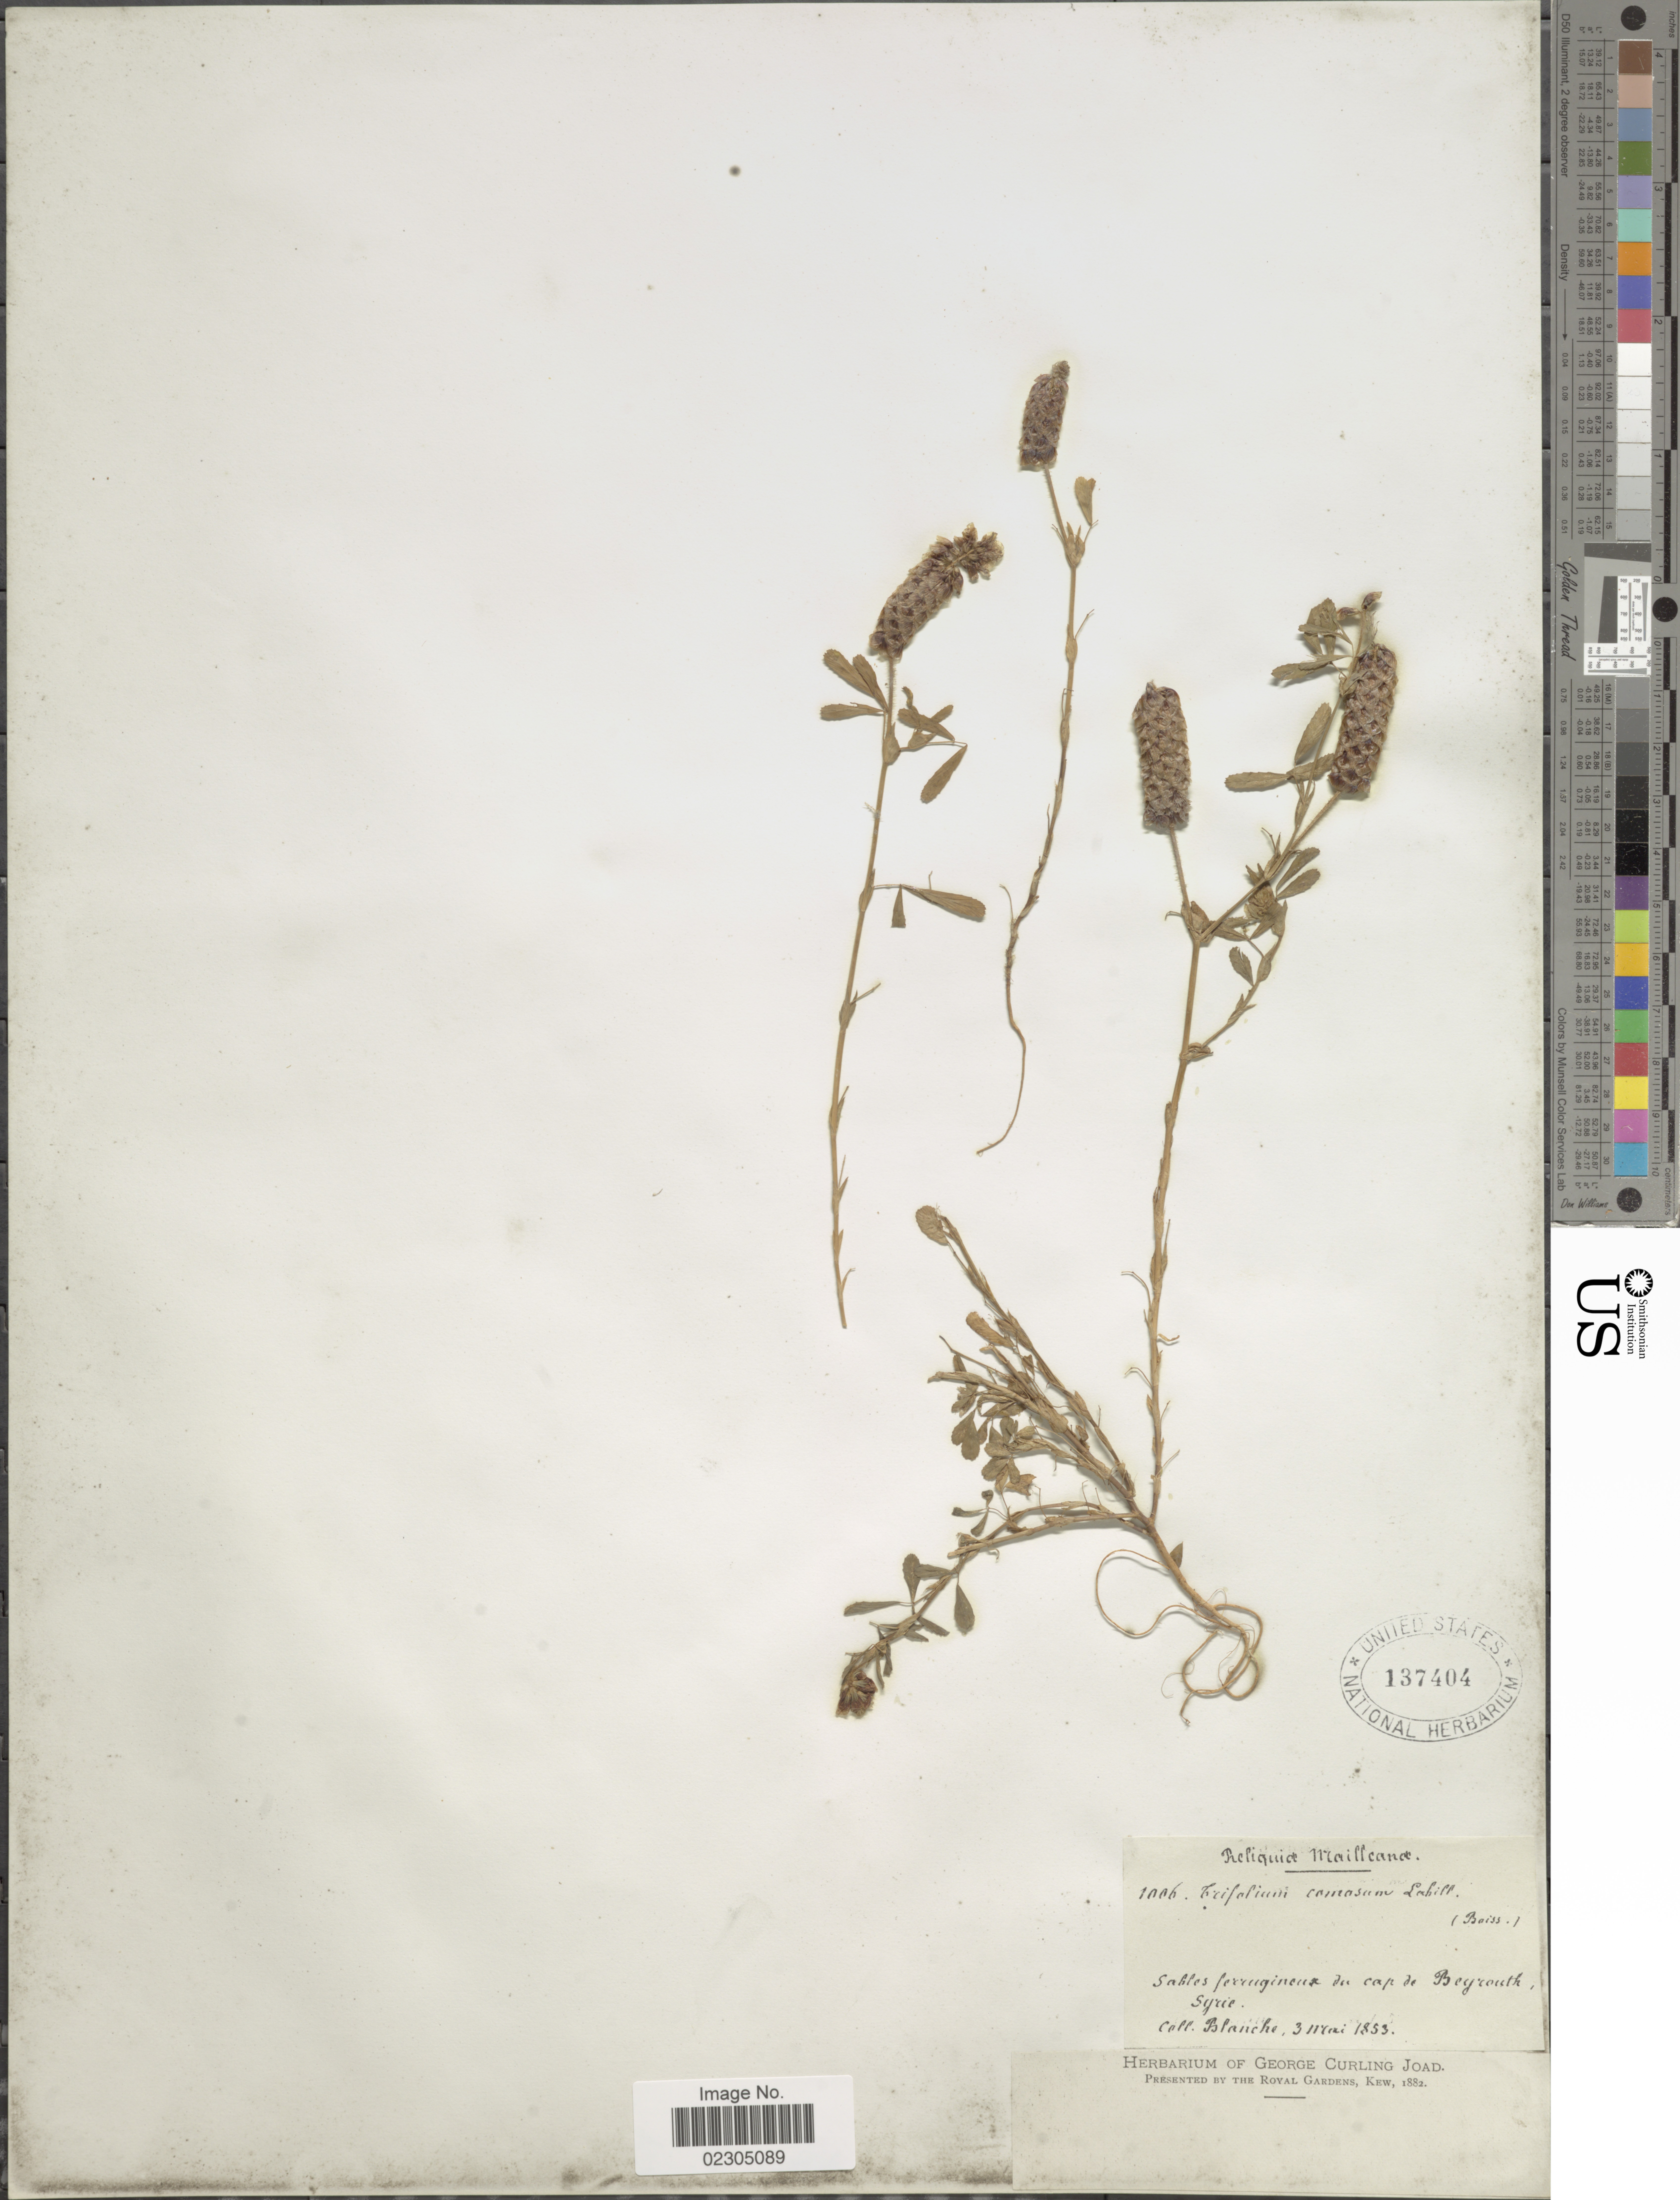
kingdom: Plantae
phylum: Tracheophyta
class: Magnoliopsida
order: Fabales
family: Fabaceae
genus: Trifolium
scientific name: Trifolium comosum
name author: L.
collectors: -. Blanche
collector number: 1006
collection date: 1853-05-03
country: Lebanon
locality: Sables feruginous de cap de Beyrouth, Syrie. Reliquid Mailleanae. [interpreted]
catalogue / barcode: US 137404